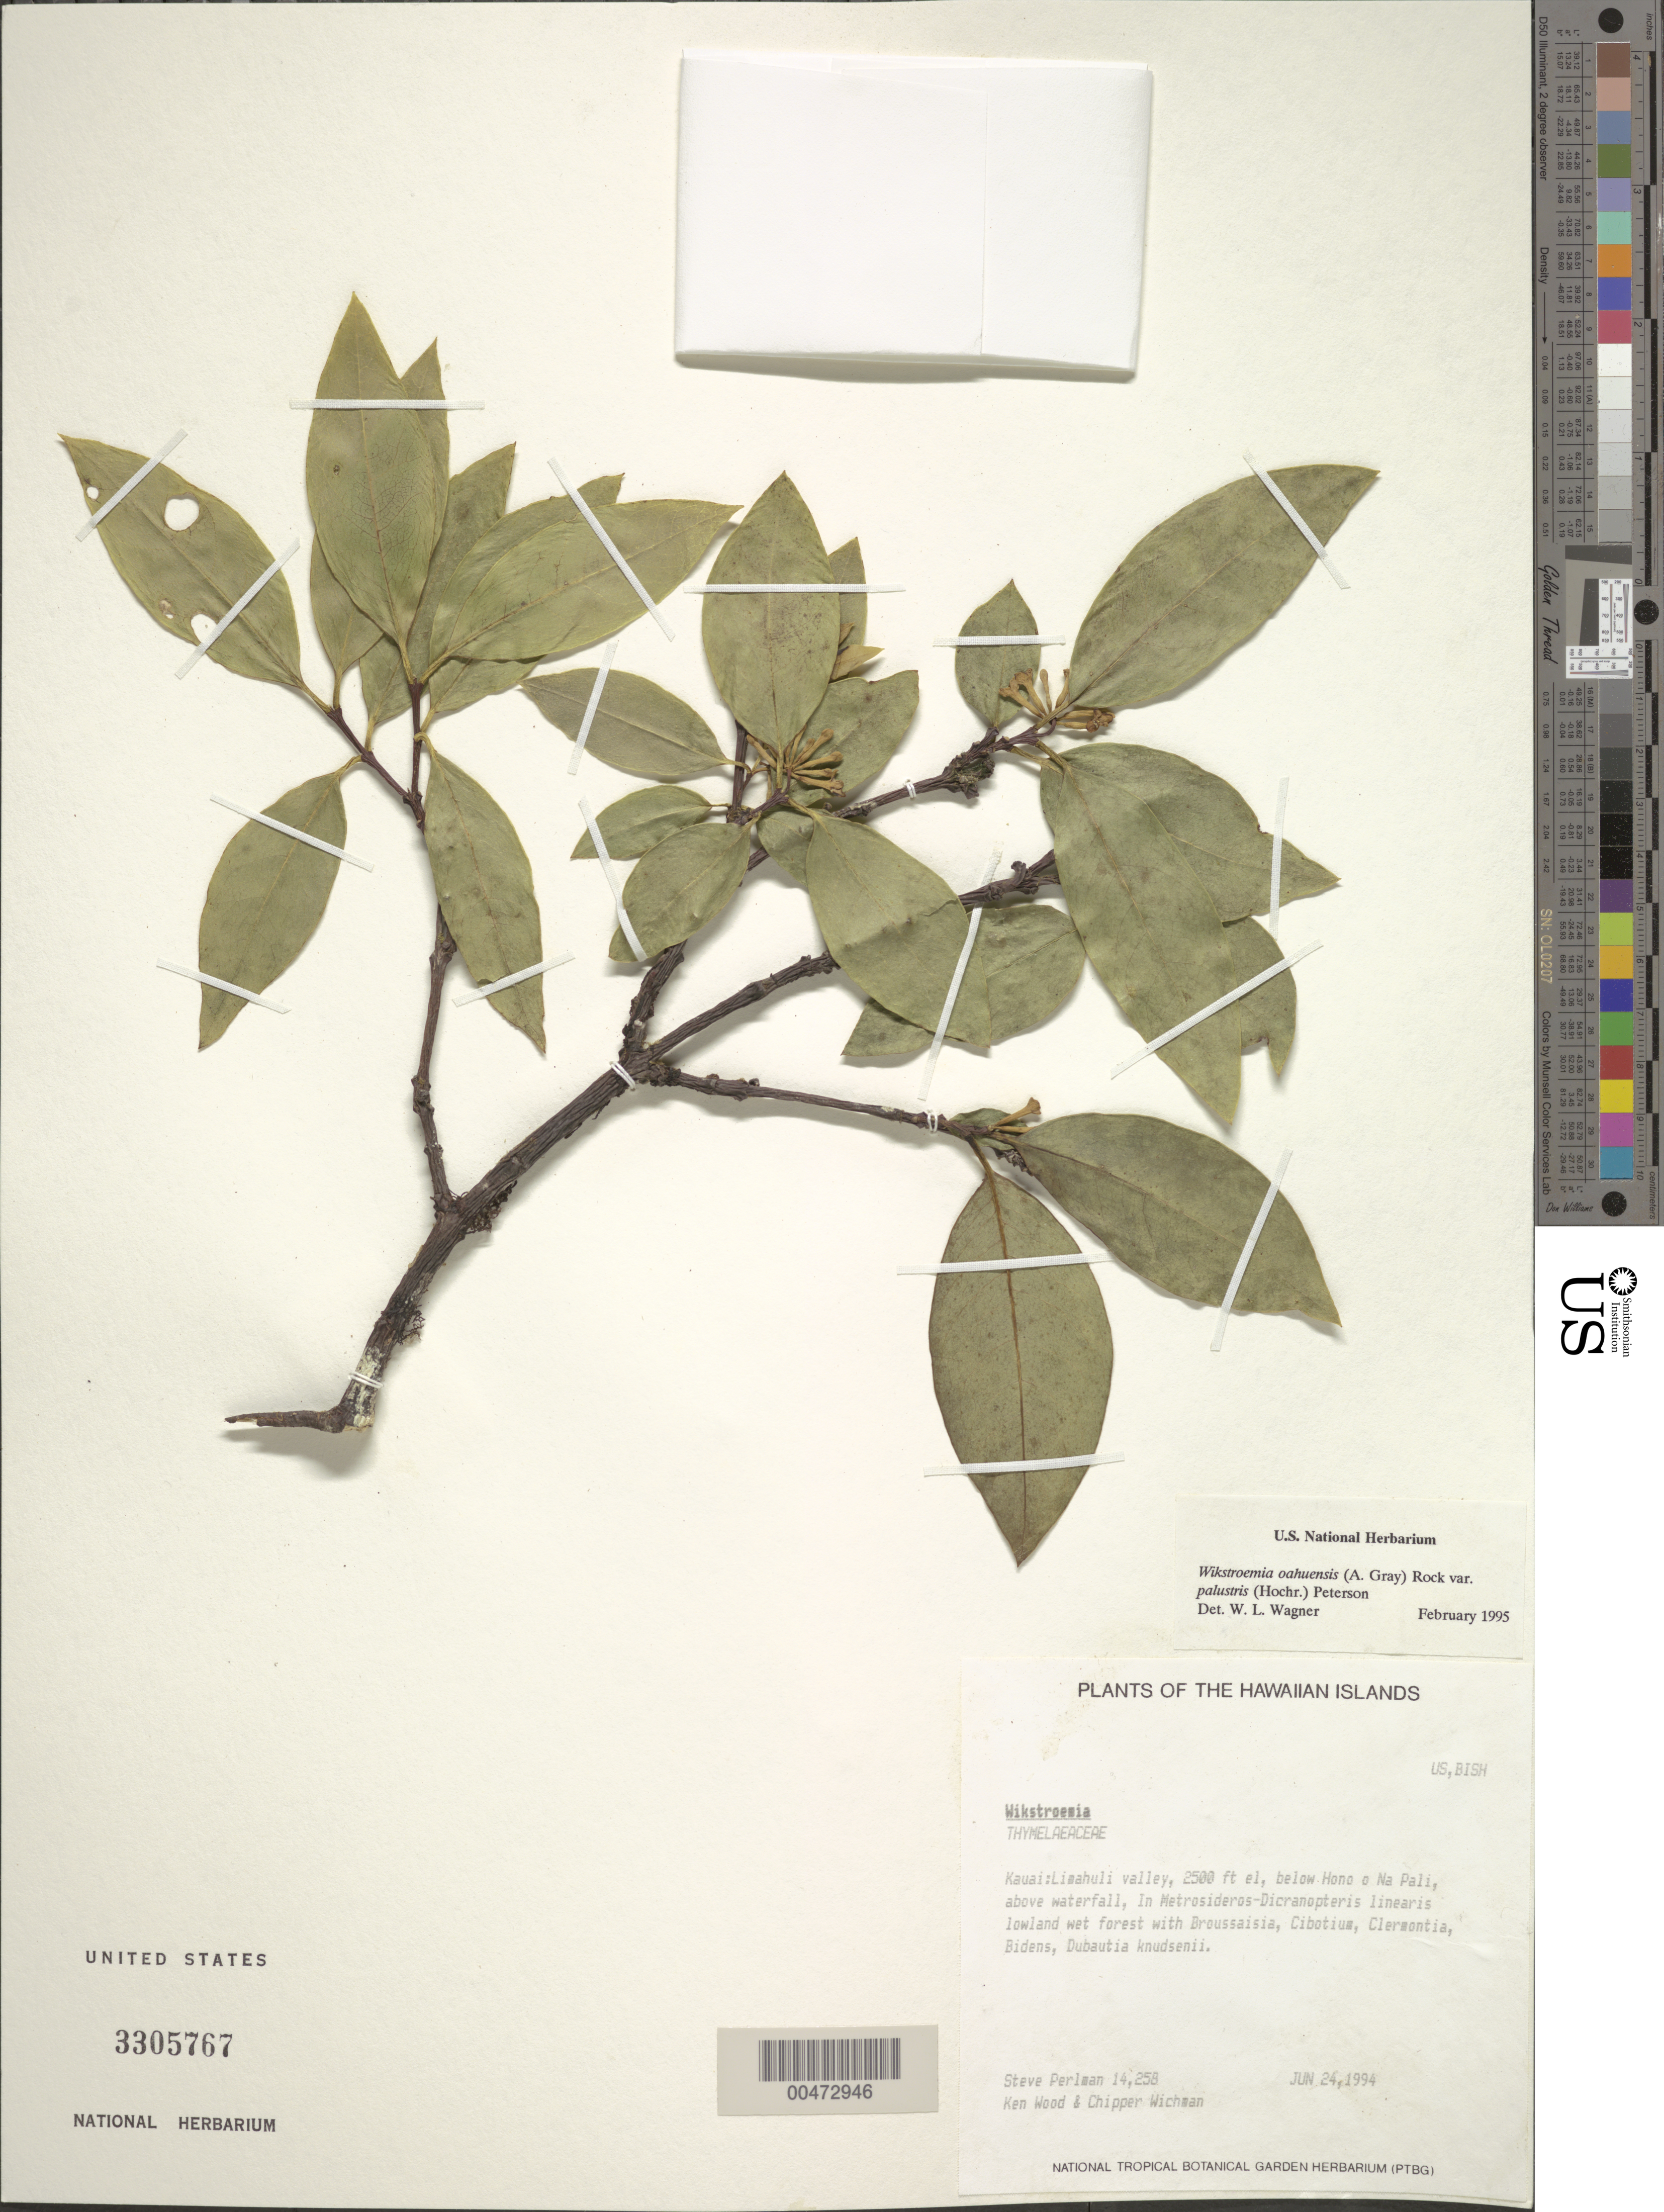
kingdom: Plantae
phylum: Tracheophyta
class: Magnoliopsida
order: Malvales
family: Thymelaeaceae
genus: Wikstroemia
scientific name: Wikstroemia oahuensis var. palustris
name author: (Hochr.) B. Peterson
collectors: S. P. Perlman, K. Wood & C. Wichman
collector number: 14258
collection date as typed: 24 Jun 1994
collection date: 1994-06-24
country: United States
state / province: Hawaii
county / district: Kauai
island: Kaua'i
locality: Limahuli valley, below Hono o Na Pali, above waterfall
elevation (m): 762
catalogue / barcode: US 3305767